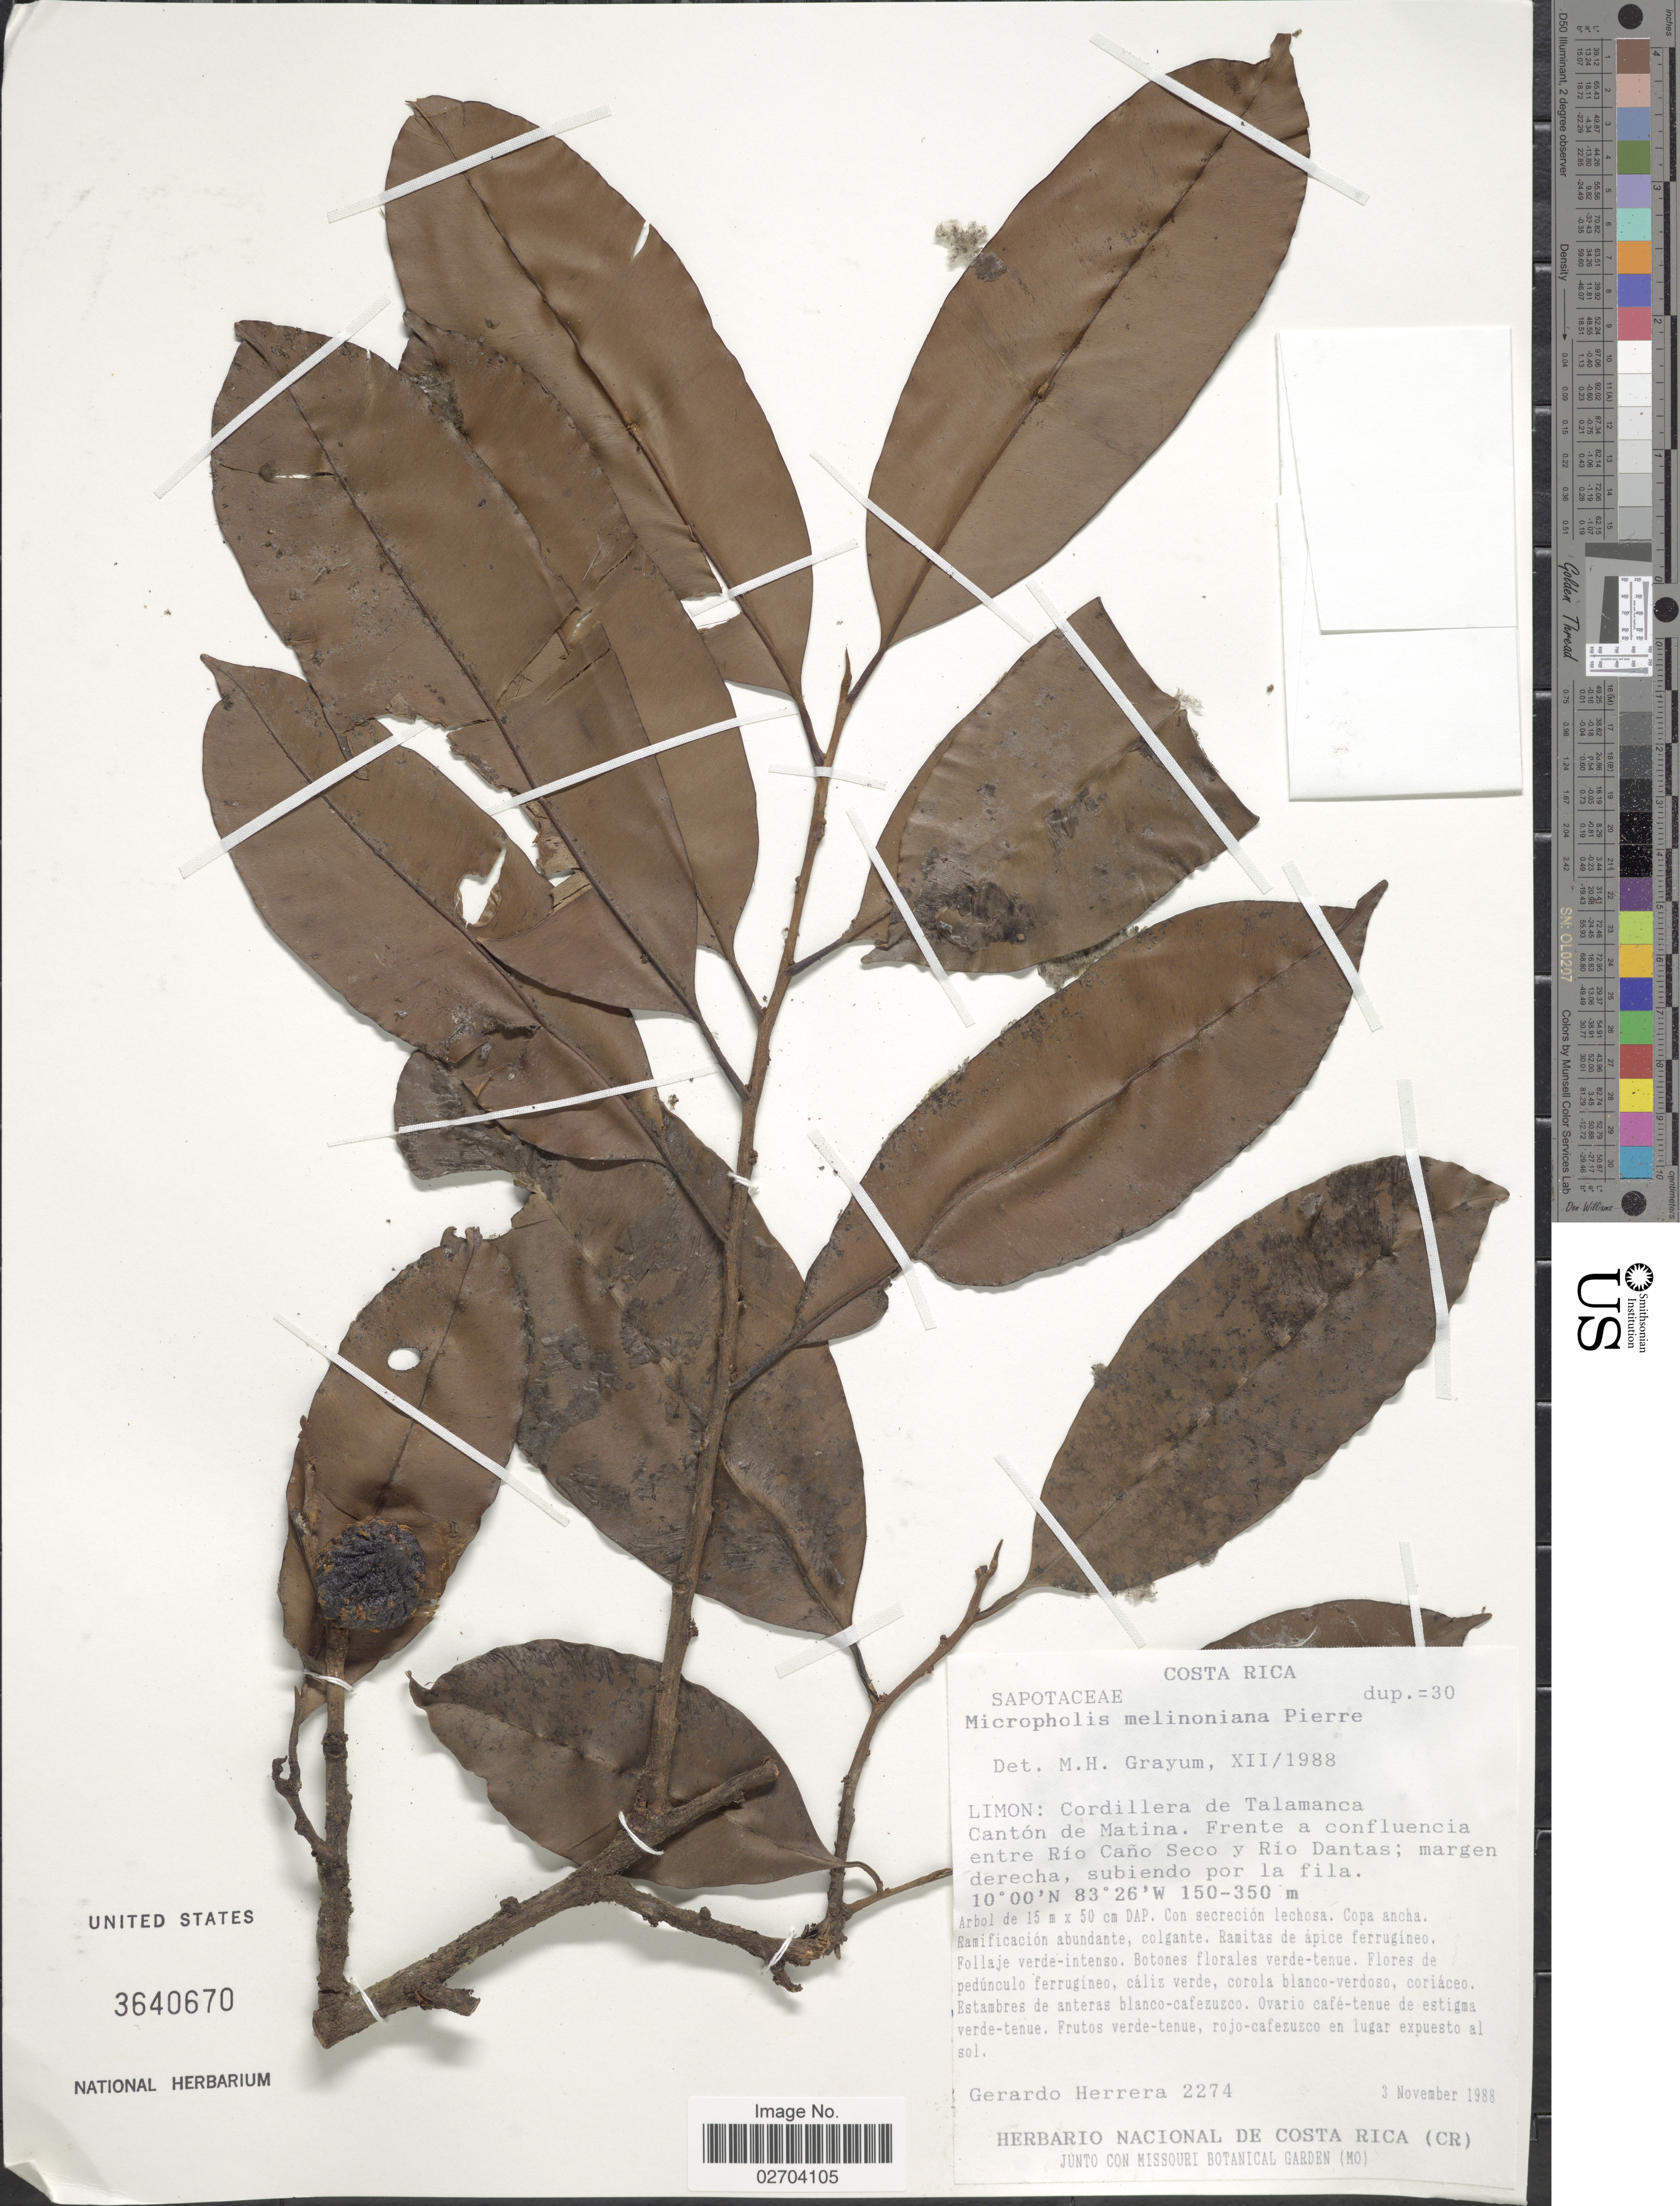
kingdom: Plantae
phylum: Tracheophyta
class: Magnoliopsida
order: Ericales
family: Sapotaceae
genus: Micropholis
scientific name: Micropholis melinoniana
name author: Pierre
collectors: G. Herrera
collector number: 2274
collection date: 1988-11-03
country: Costa Rica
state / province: Limón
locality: Limon: Cordillera de Talamanca Canton de Matina. Frente a confluencia entre Rio Cano Secoy Rio Dantas; margen derecha Subiendo por la fila.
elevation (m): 150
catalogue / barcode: US 3640670